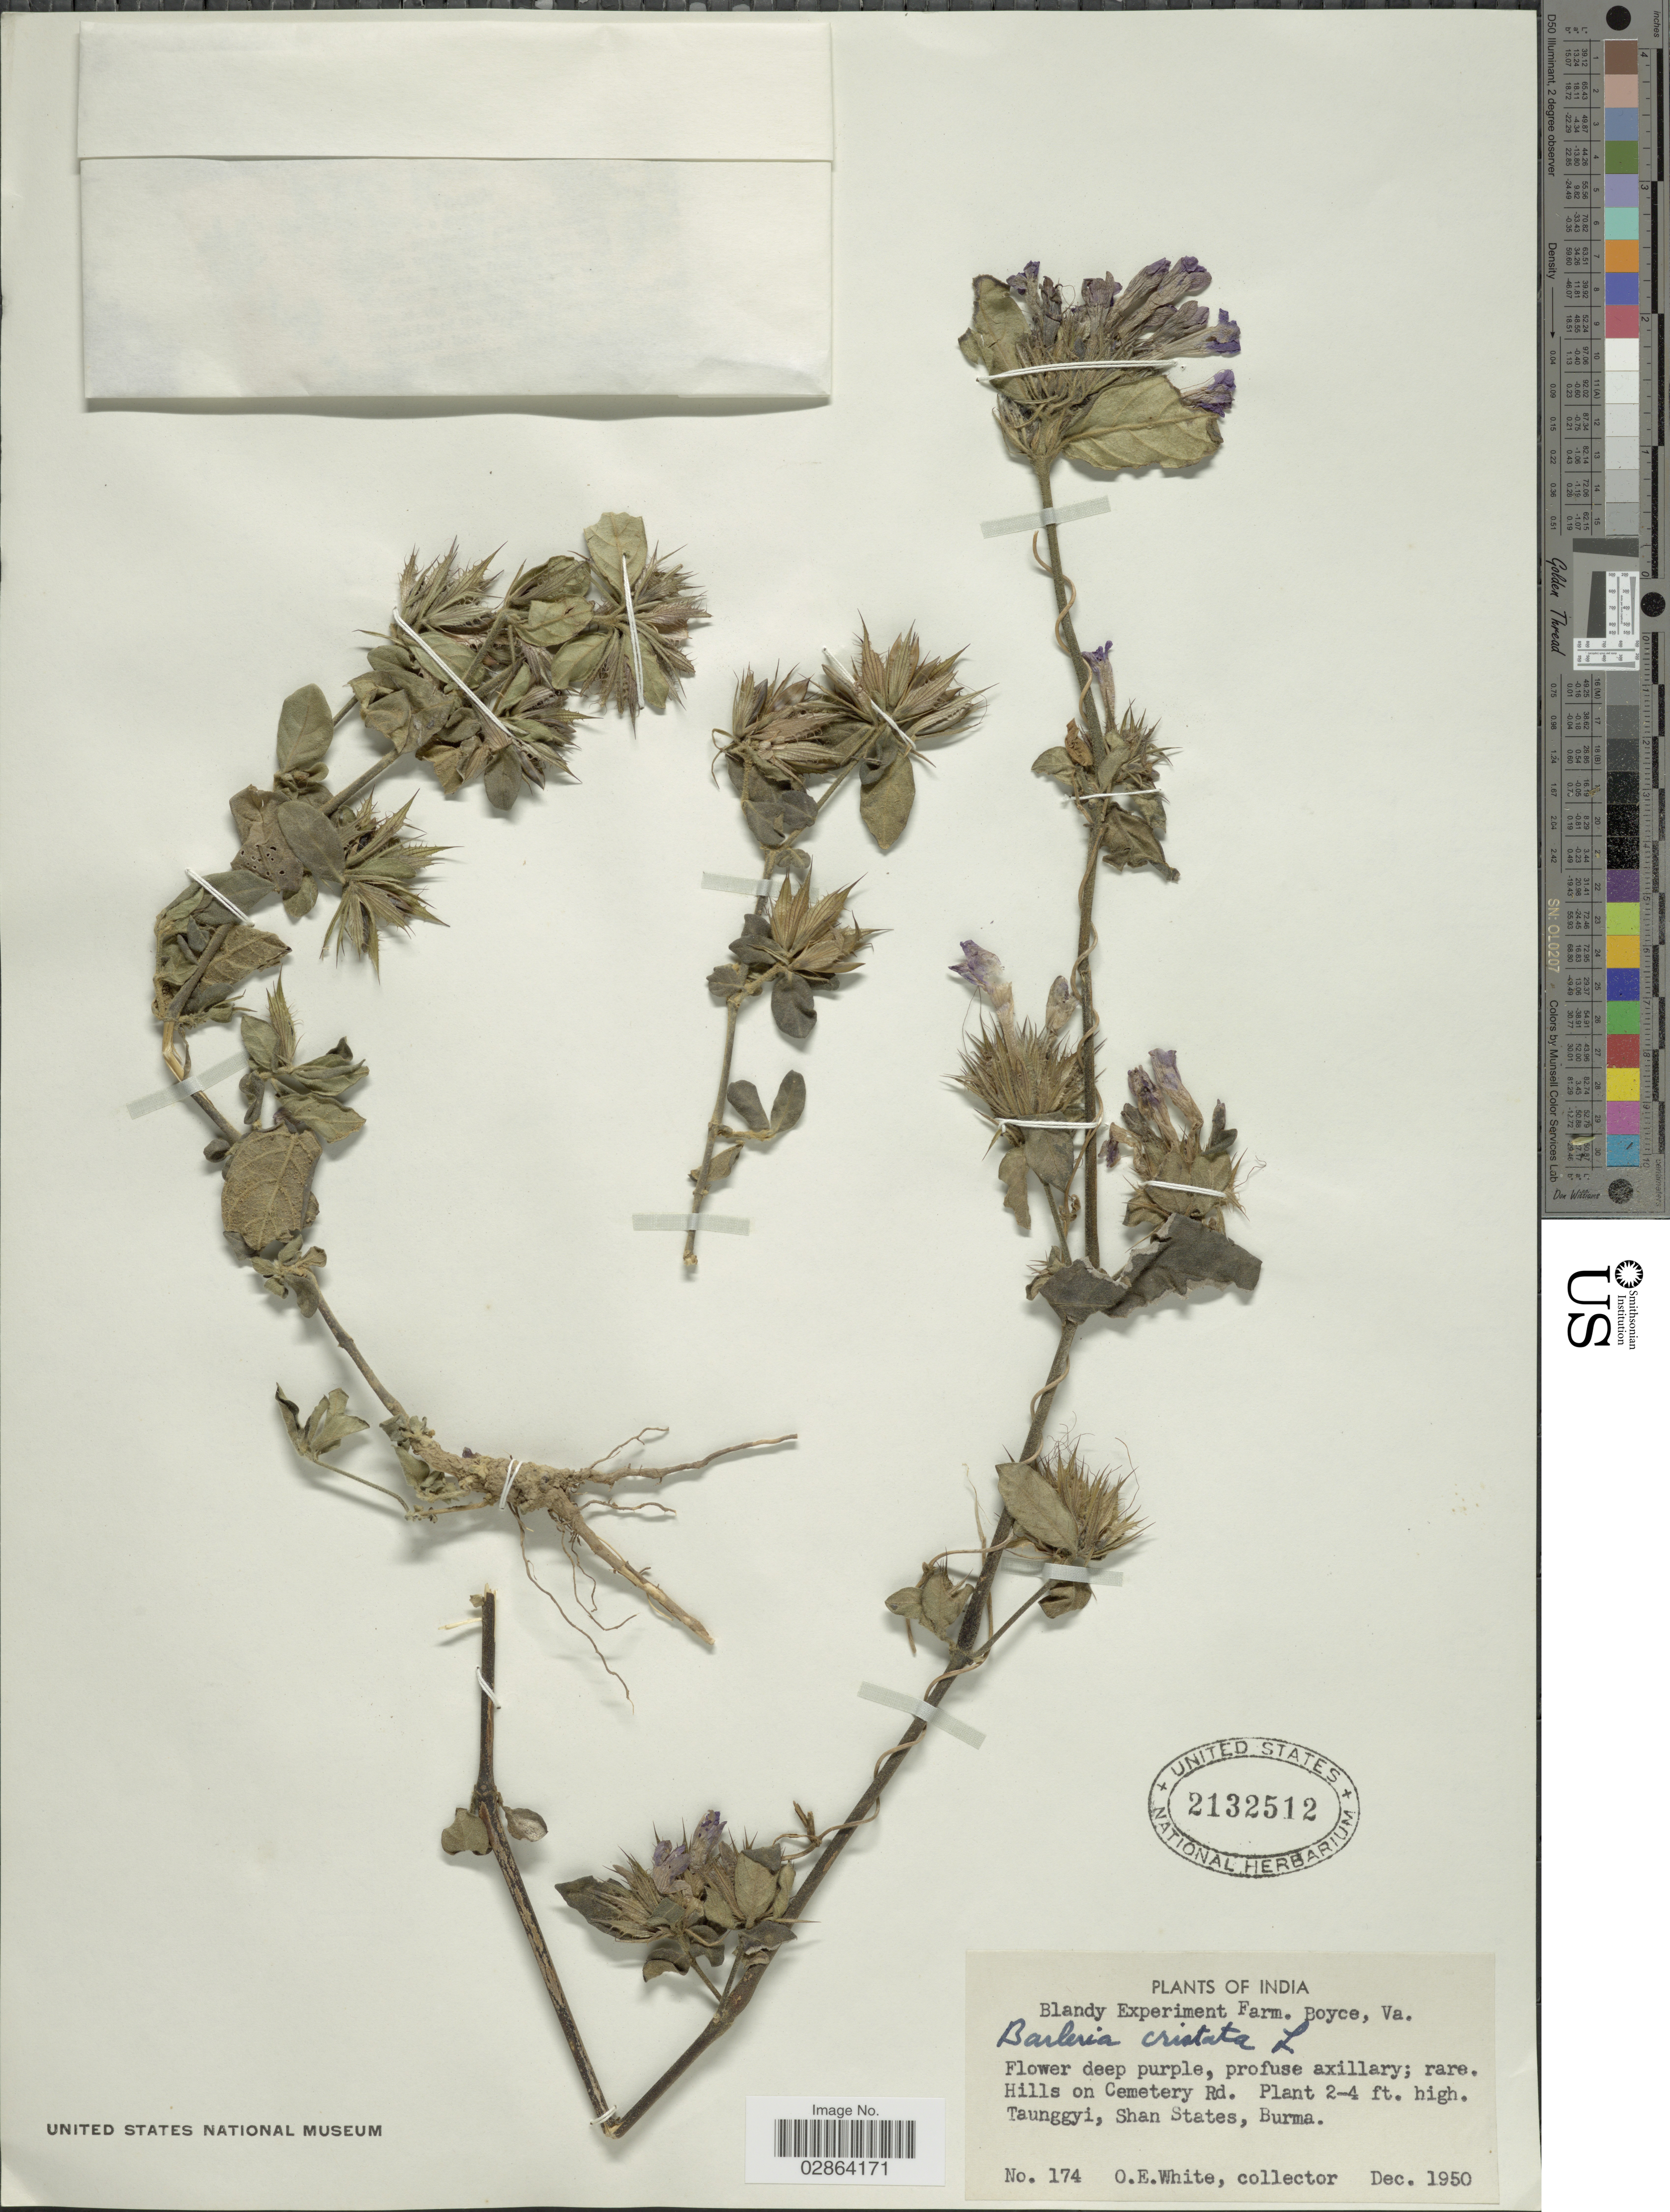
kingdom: Plantae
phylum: Tracheophyta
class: Magnoliopsida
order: Lamiales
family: Acanthaceae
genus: Barleria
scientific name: Barleria cristata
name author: L.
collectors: O. E. White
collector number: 174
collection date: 1950-12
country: Myanmar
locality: Hills on Cemetery Rd., Taunggyi, Shan States, Burma.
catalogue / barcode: US 2132512